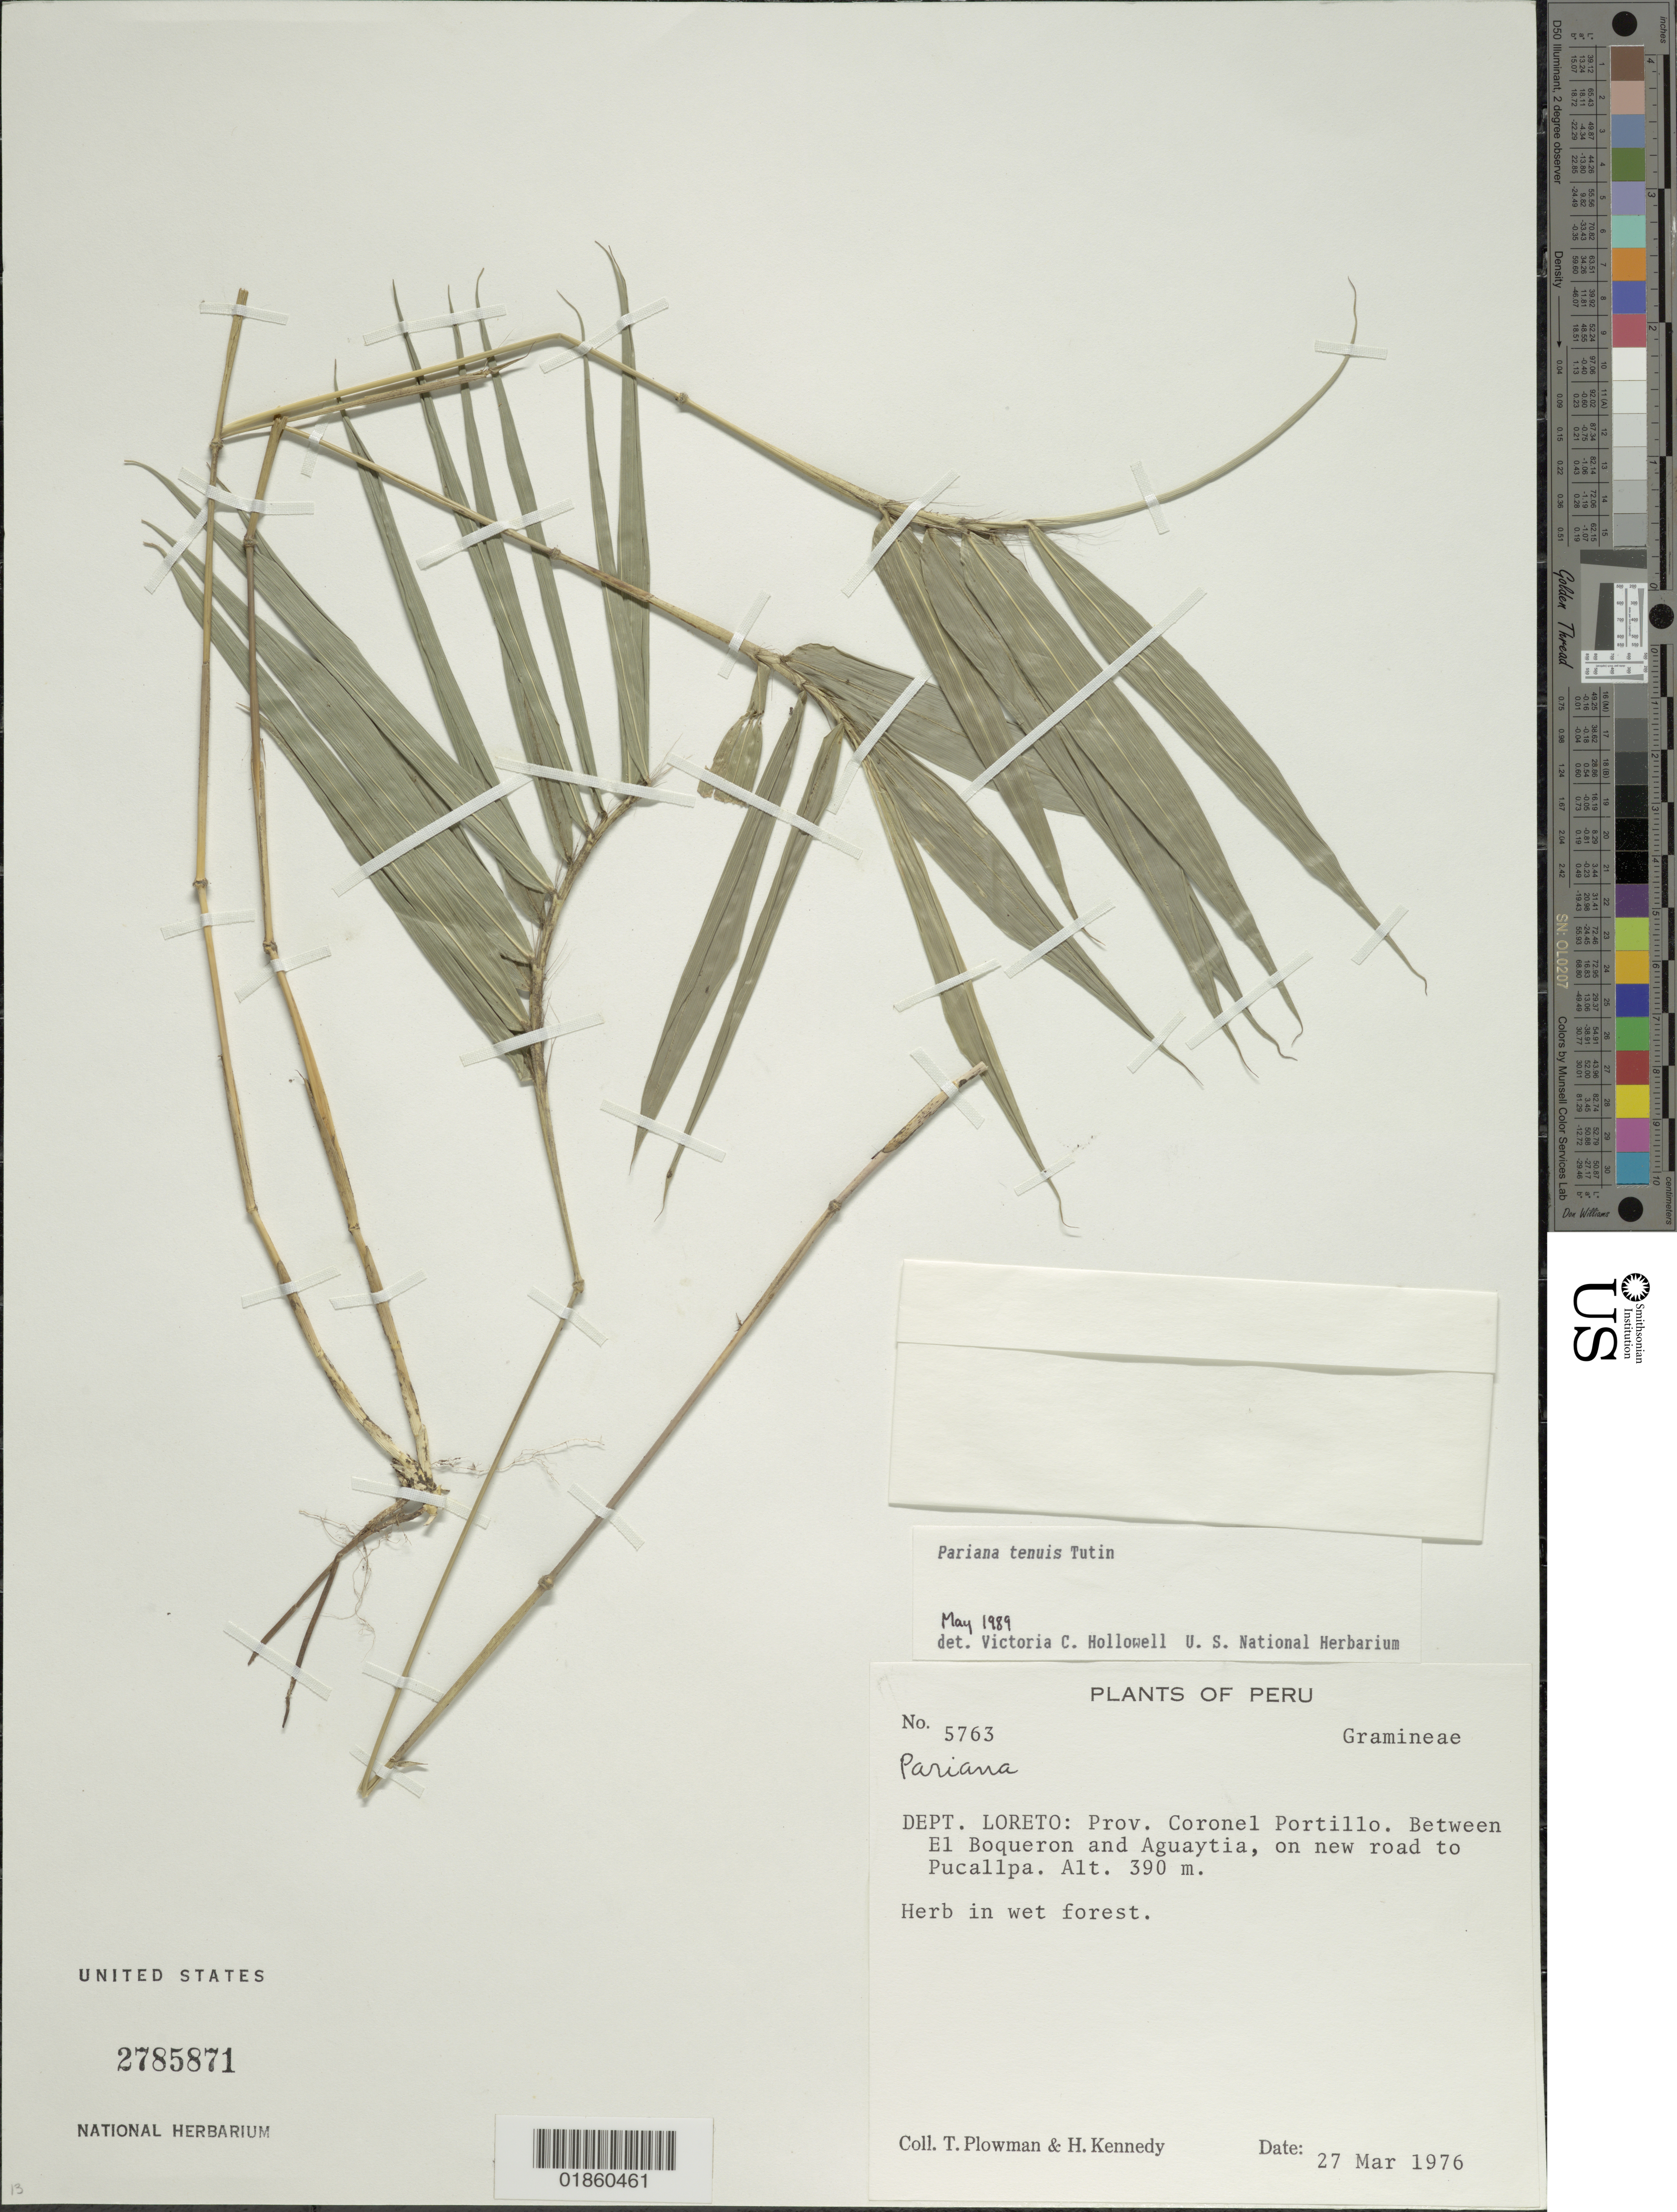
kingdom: Plantae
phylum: Tracheophyta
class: Liliopsida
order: Poales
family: Poaceae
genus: Pariana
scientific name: Pariana tenuis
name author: Tutin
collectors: T. Plowman & H. Kennedy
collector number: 5763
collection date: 1976-03-27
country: Peru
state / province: Ucayali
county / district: Coronel Portillo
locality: Prov. Coronel Portillo. Between El Boqueron and Aguaytia, on new road to Pucallpa.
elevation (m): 390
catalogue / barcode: US 2785871